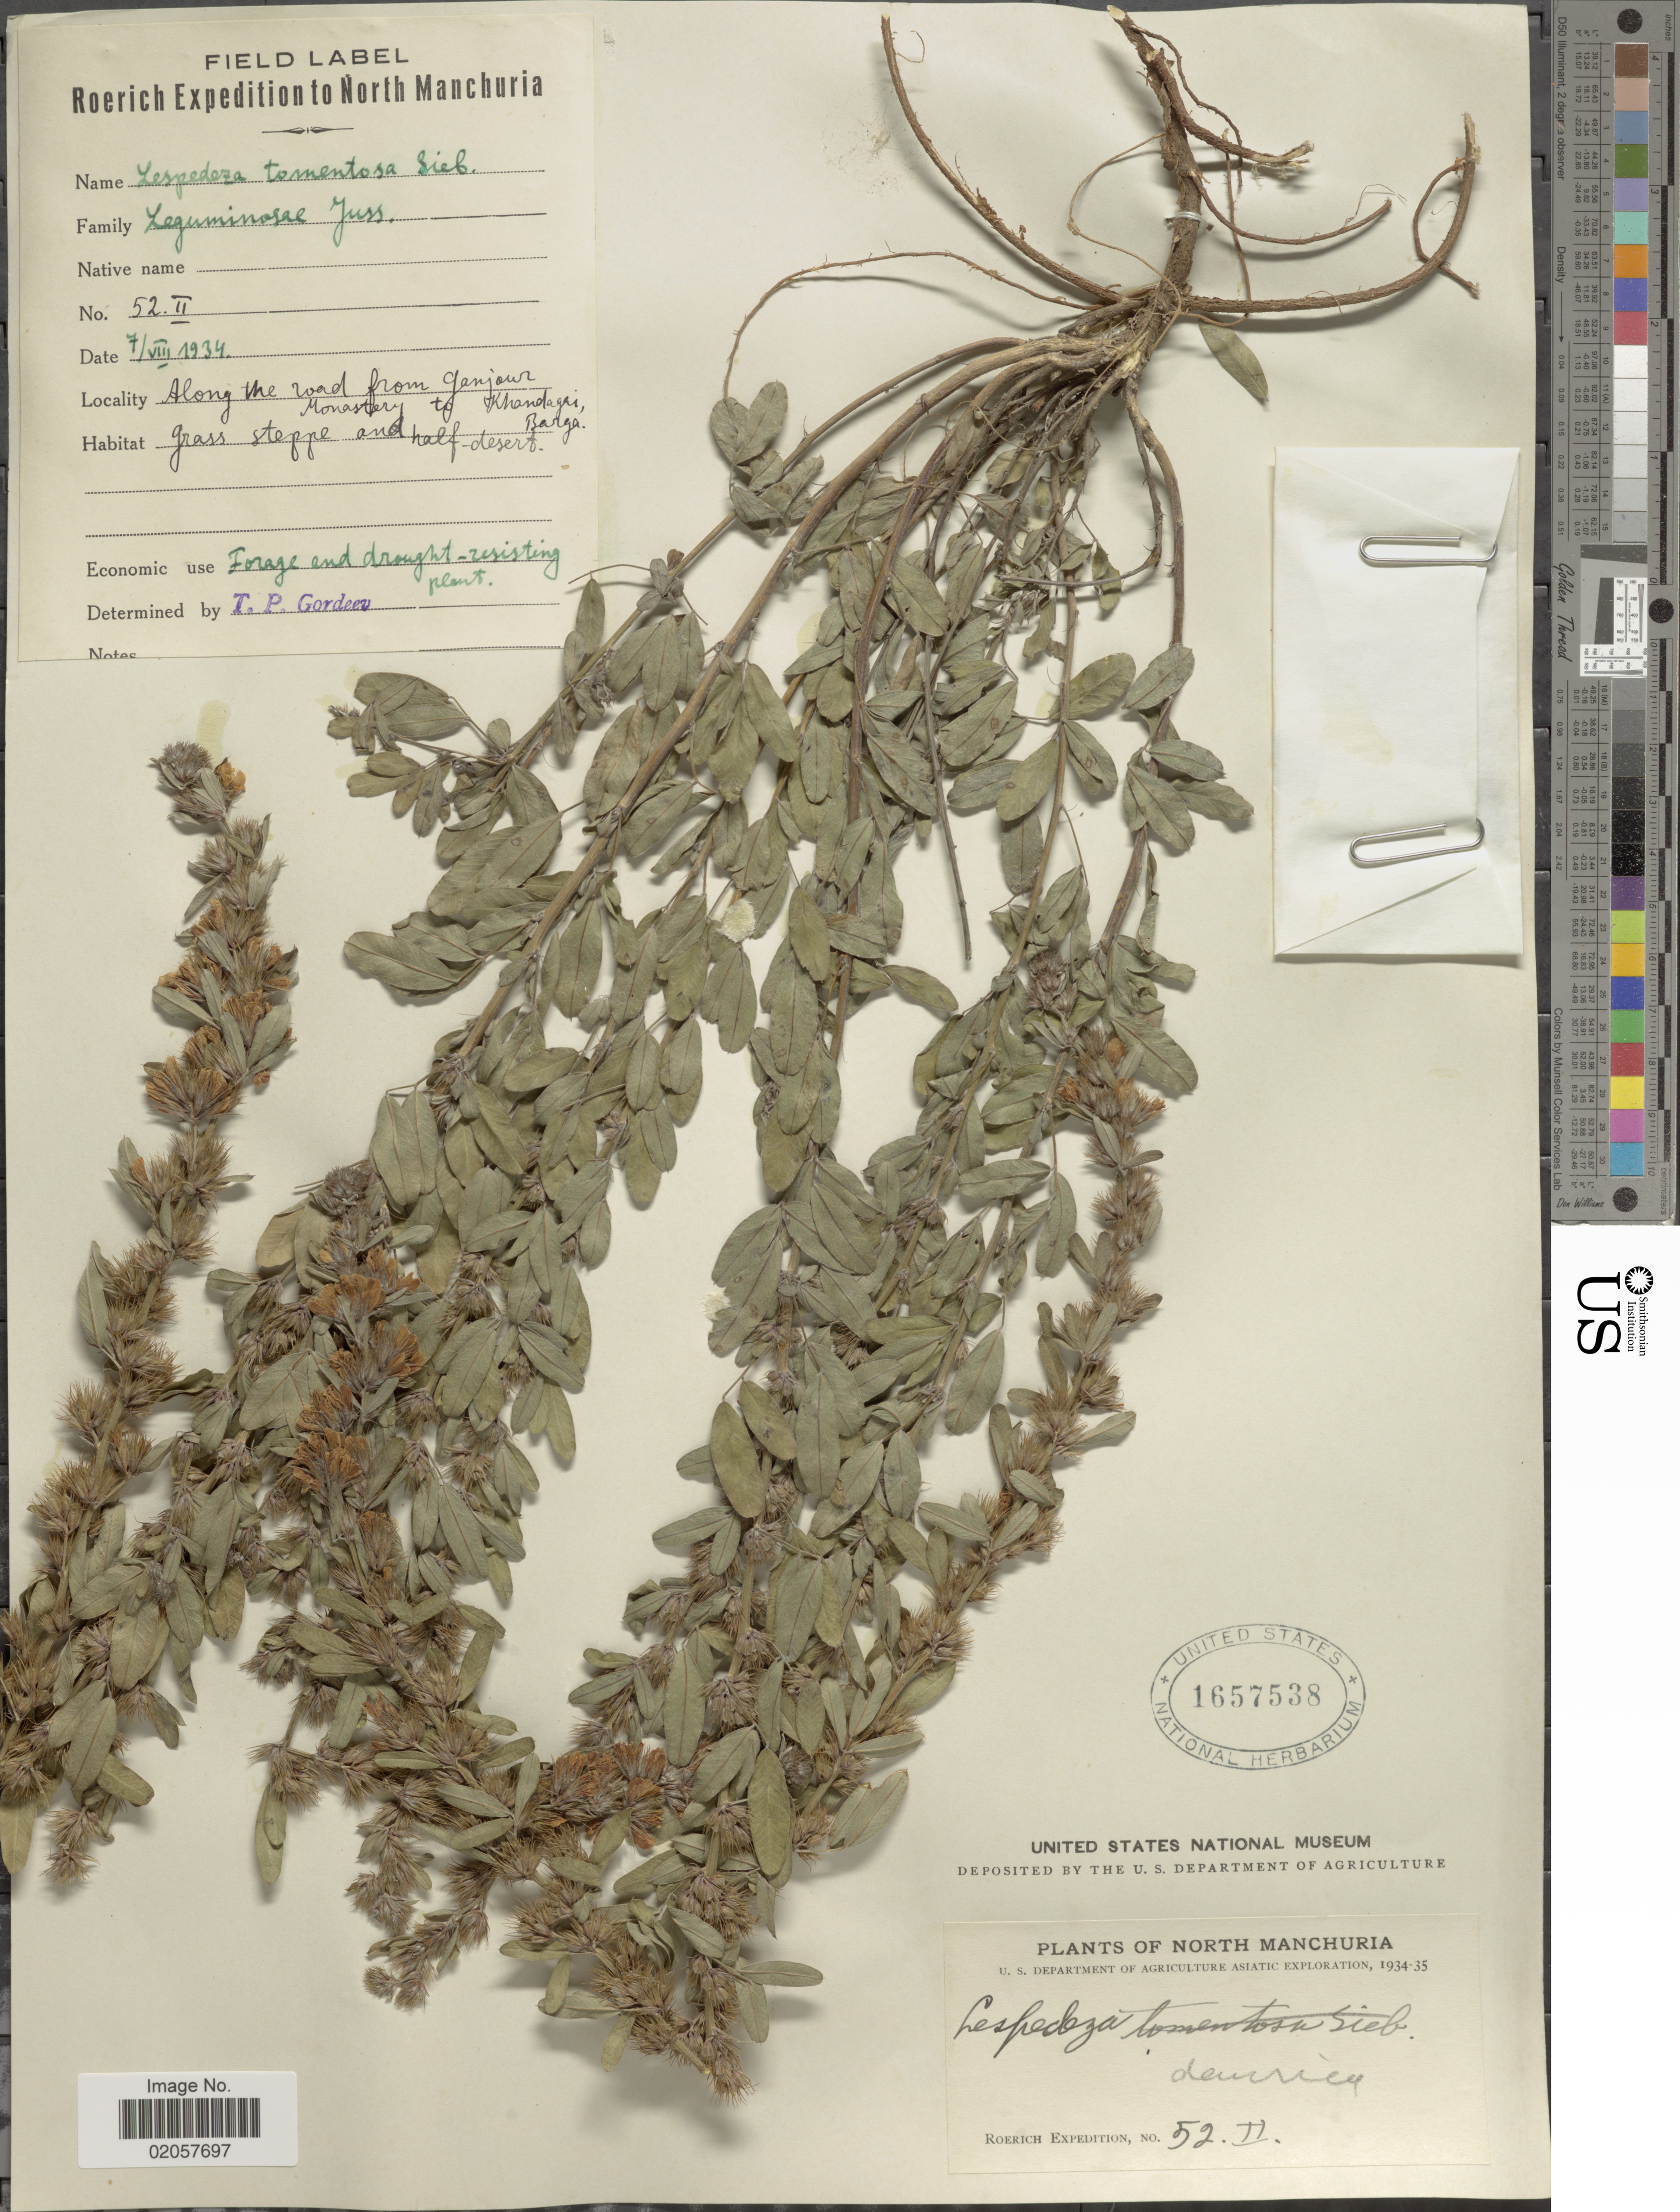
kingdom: Plantae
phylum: Tracheophyta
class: Magnoliopsida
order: Fabales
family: Fabaceae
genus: Lespedeza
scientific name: Lespedeza davurica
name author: (Laxm.) Schindl.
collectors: Roerich Expedition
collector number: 52/11*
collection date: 1934-08-07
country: China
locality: North Manchuria, along the road from Ganjour, Monastery to Khandagiri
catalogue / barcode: US 1657538